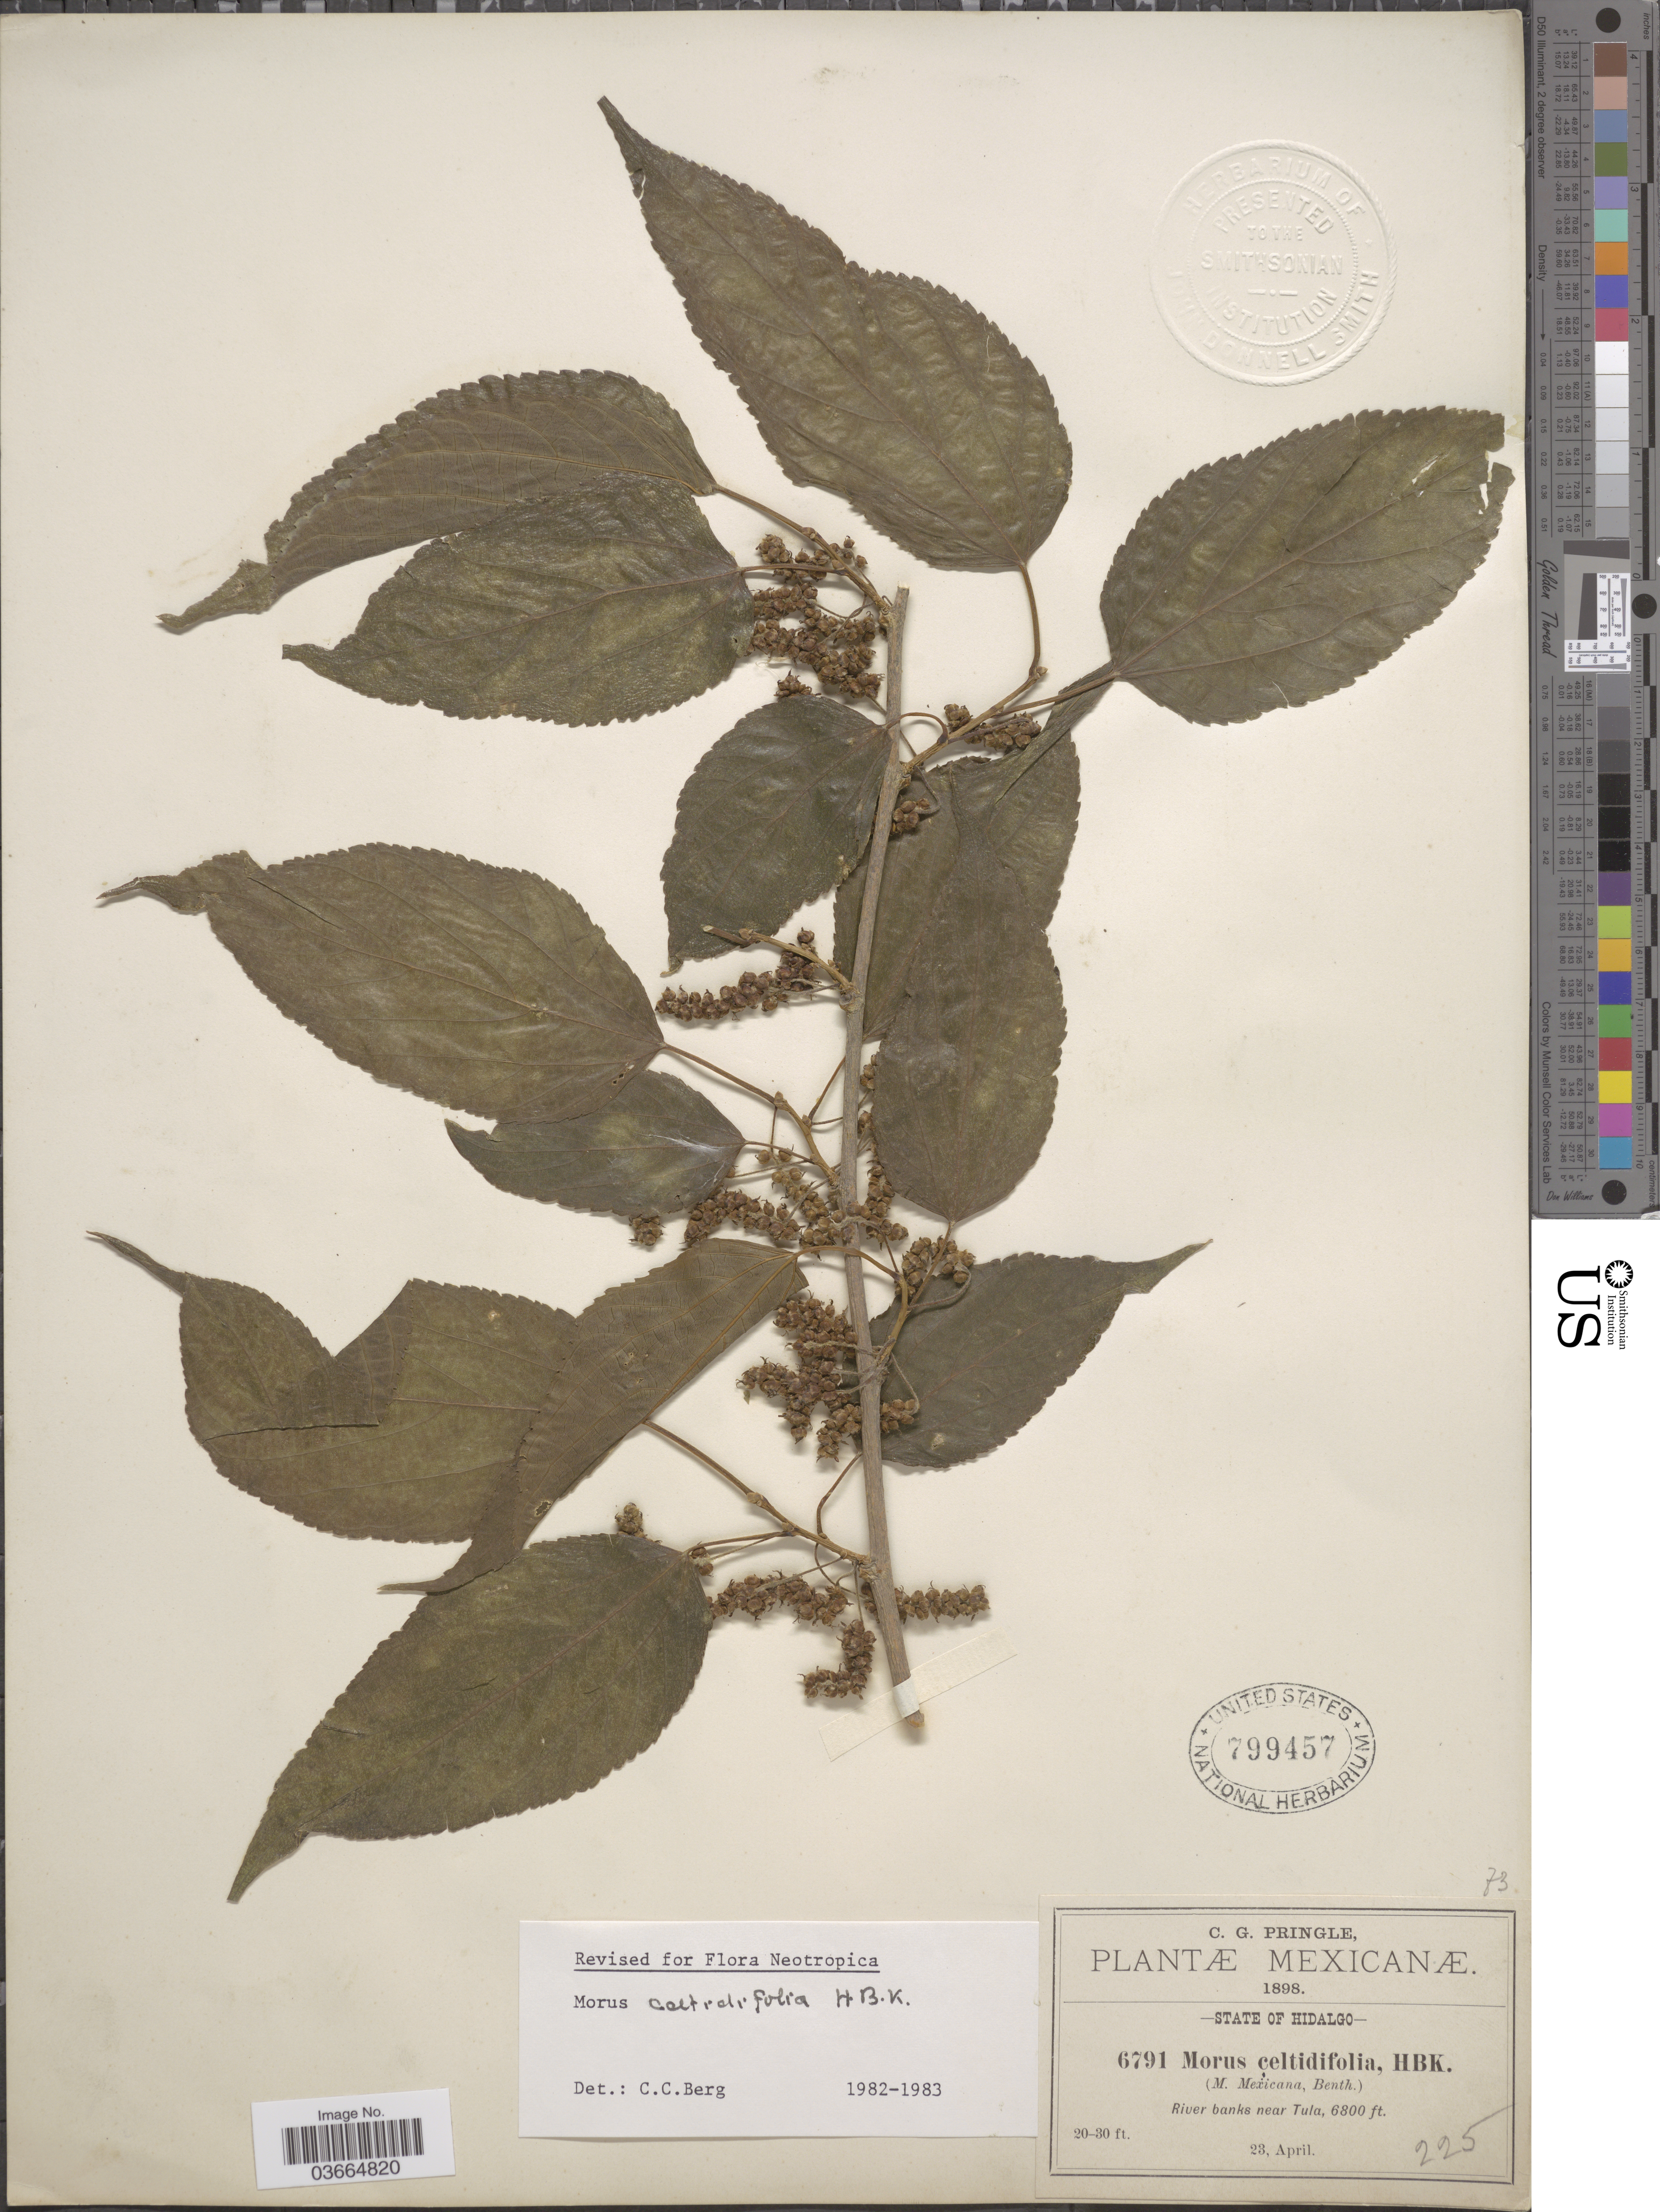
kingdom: Plantae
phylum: Tracheophyta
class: Magnoliopsida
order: Rosales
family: Moraceae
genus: Morus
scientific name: Morus celtidifolia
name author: Kunth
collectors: C. G. Pringle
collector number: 6791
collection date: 1898-04-23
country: Mexico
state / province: Hidalgo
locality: State of Hidalgo. River banks near Tula.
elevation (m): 2073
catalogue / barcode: US 799457